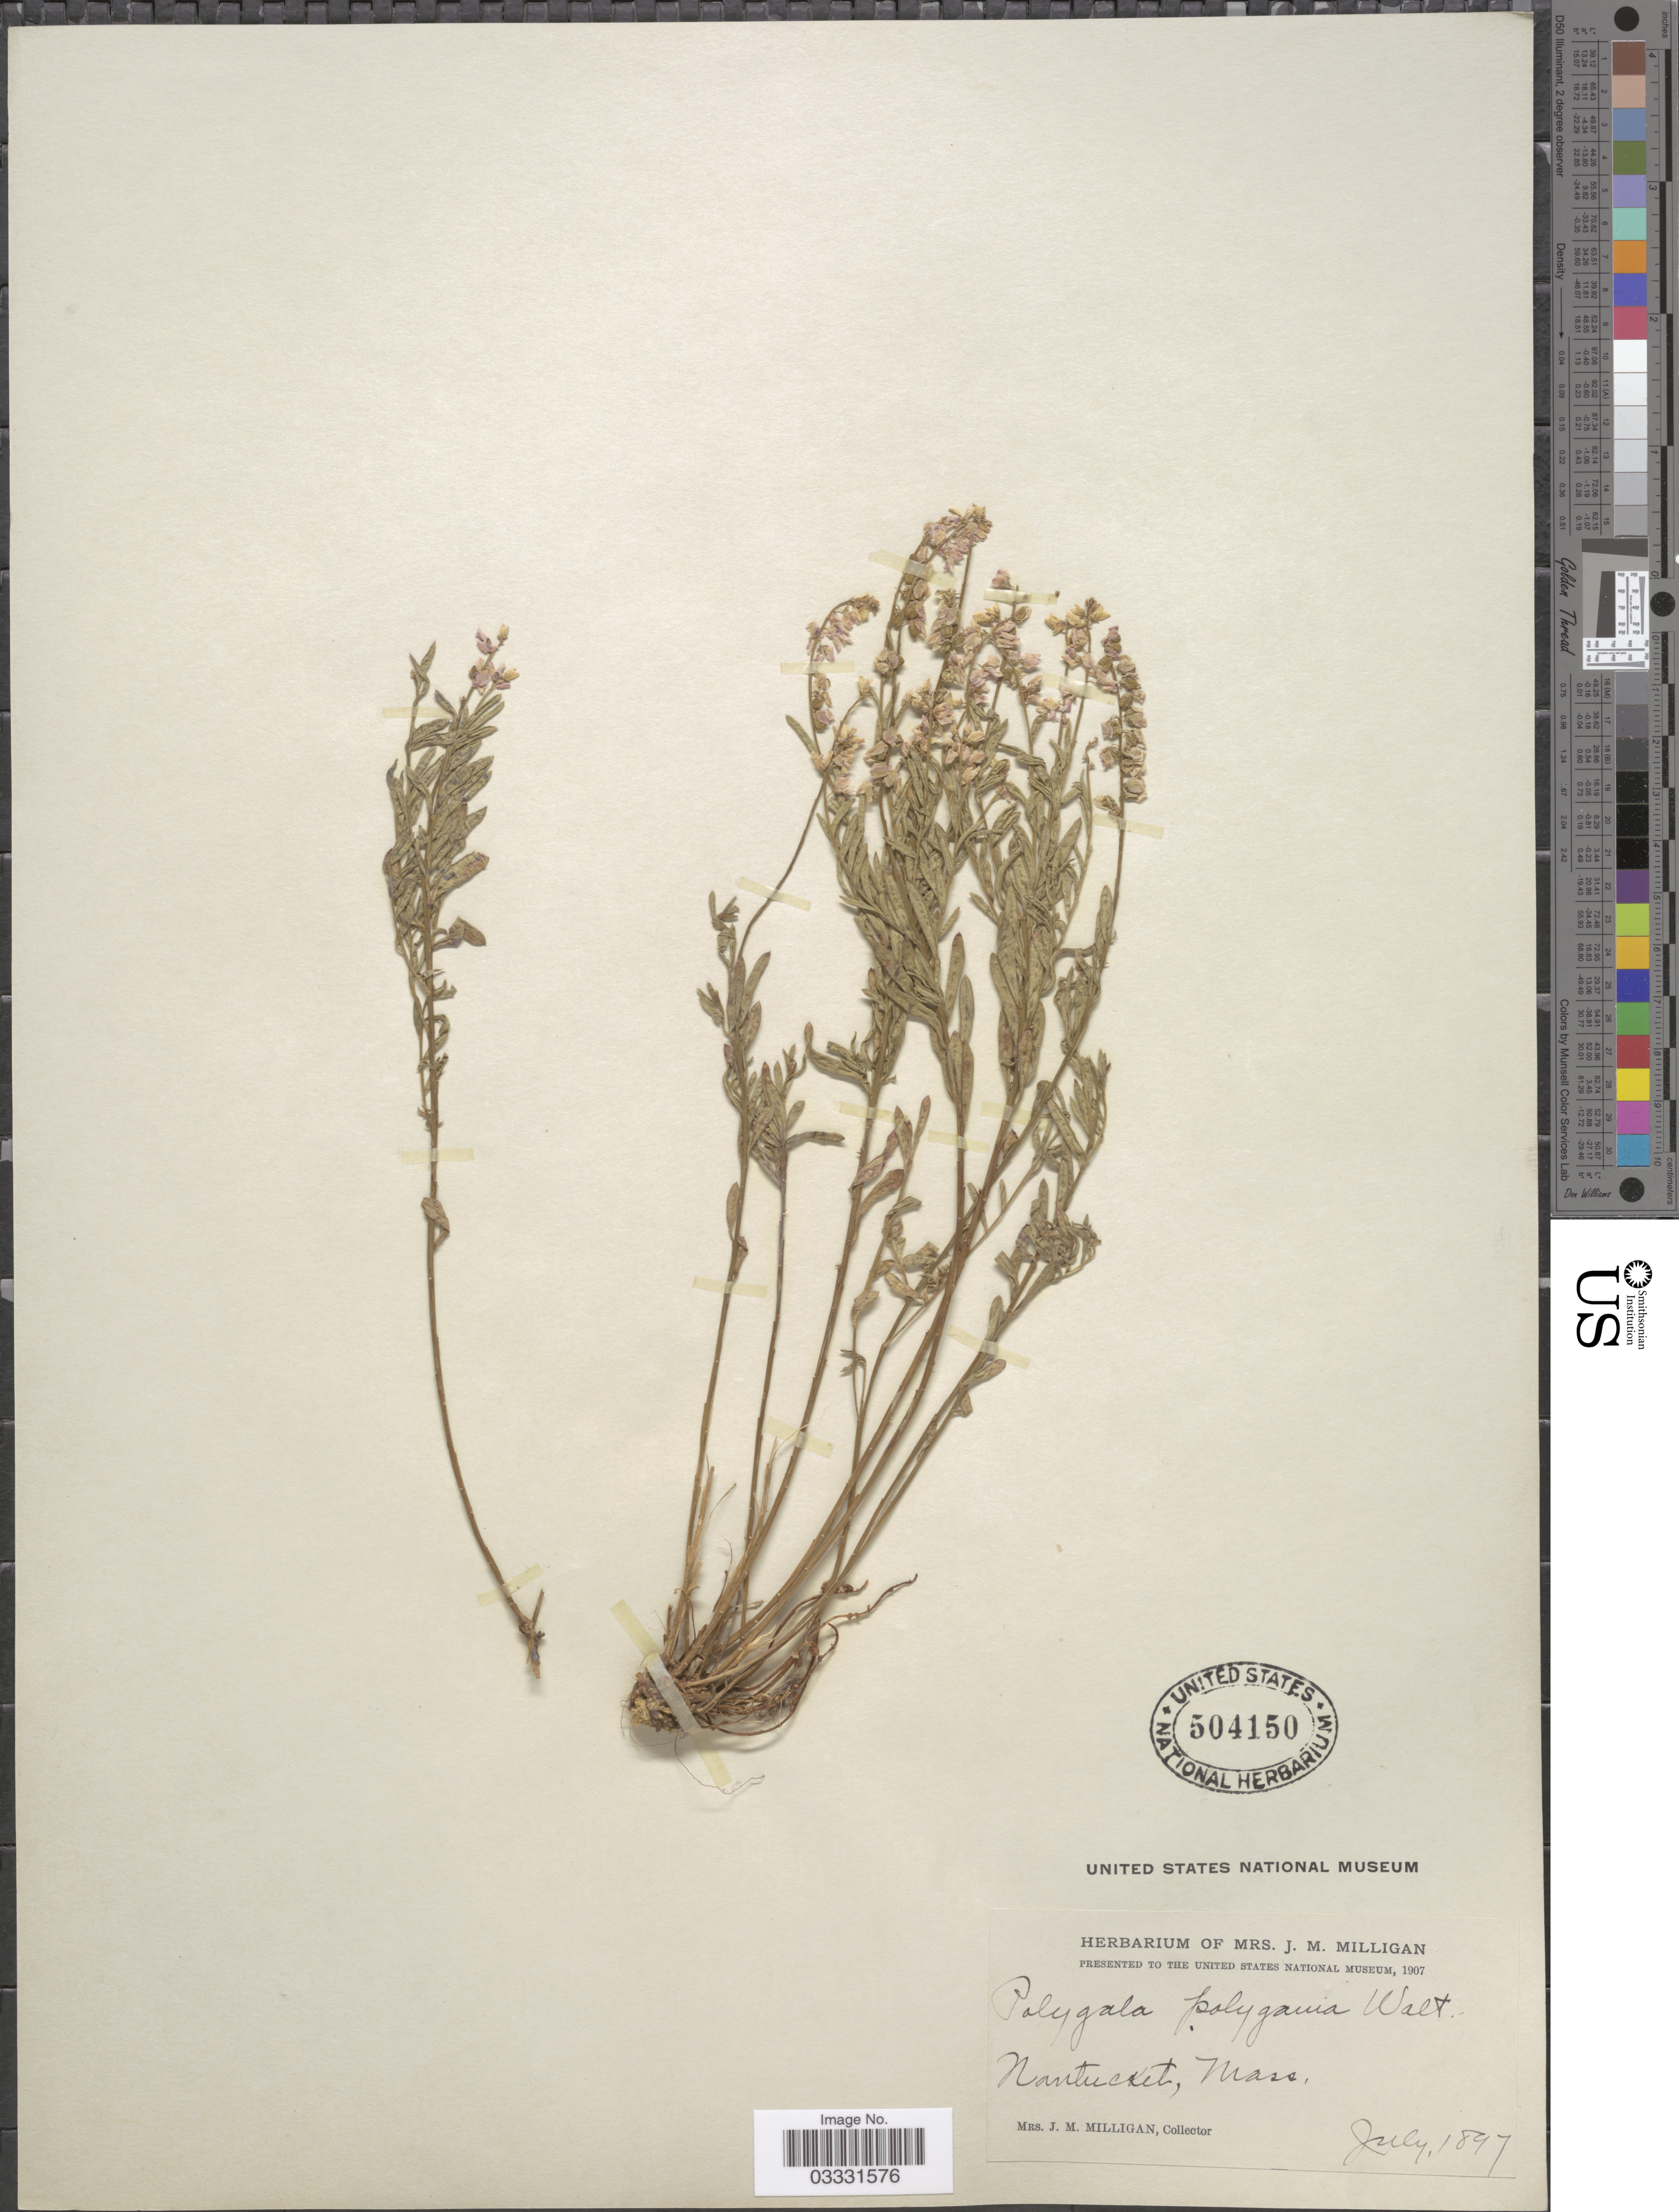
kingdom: Plantae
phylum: Tracheophyta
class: Magnoliopsida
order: Fabales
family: Polygalaceae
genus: Polygala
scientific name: Polygala polygama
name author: Walter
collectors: J. Milligan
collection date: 1897-07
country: United States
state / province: Massachusetts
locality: Nantucket.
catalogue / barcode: US 504150